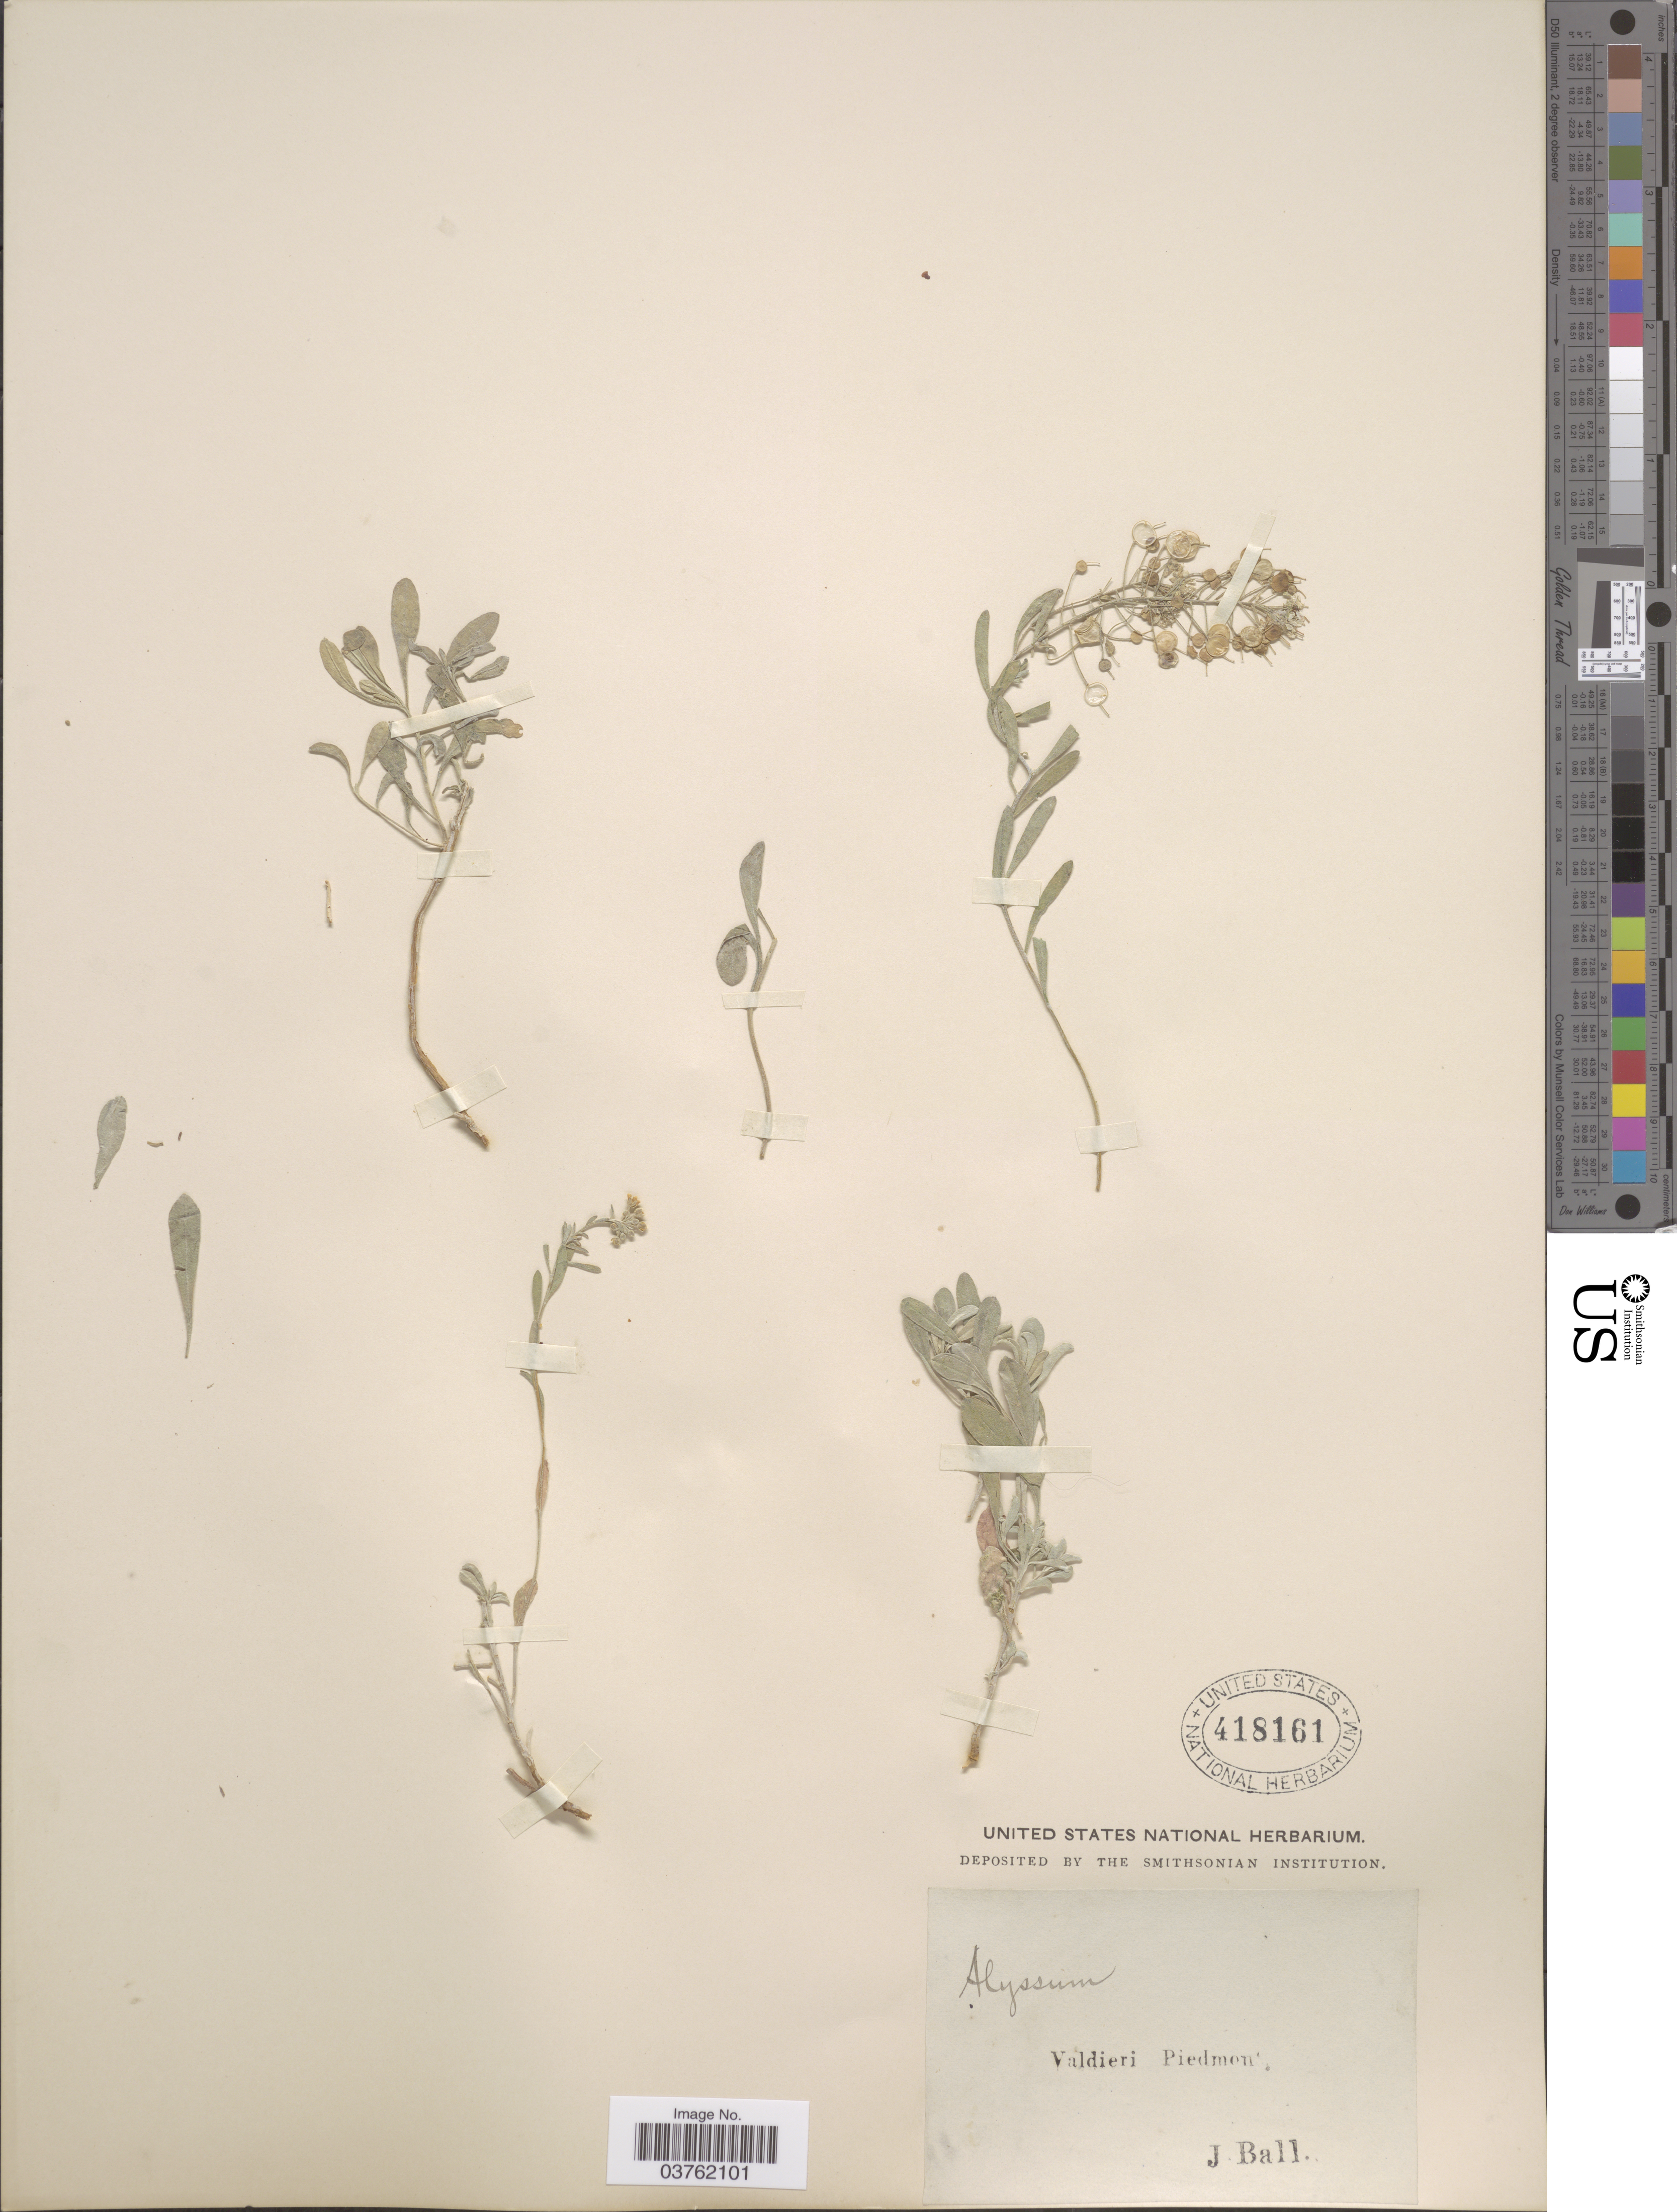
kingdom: Plantae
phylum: Tracheophyta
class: Magnoliopsida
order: Brassicales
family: Brassicaceae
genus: Alyssum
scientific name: Alyssum sp.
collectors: J. Ball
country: Italy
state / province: Piedmont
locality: Valdieri Piedmon [illegible text].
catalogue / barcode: US 418161